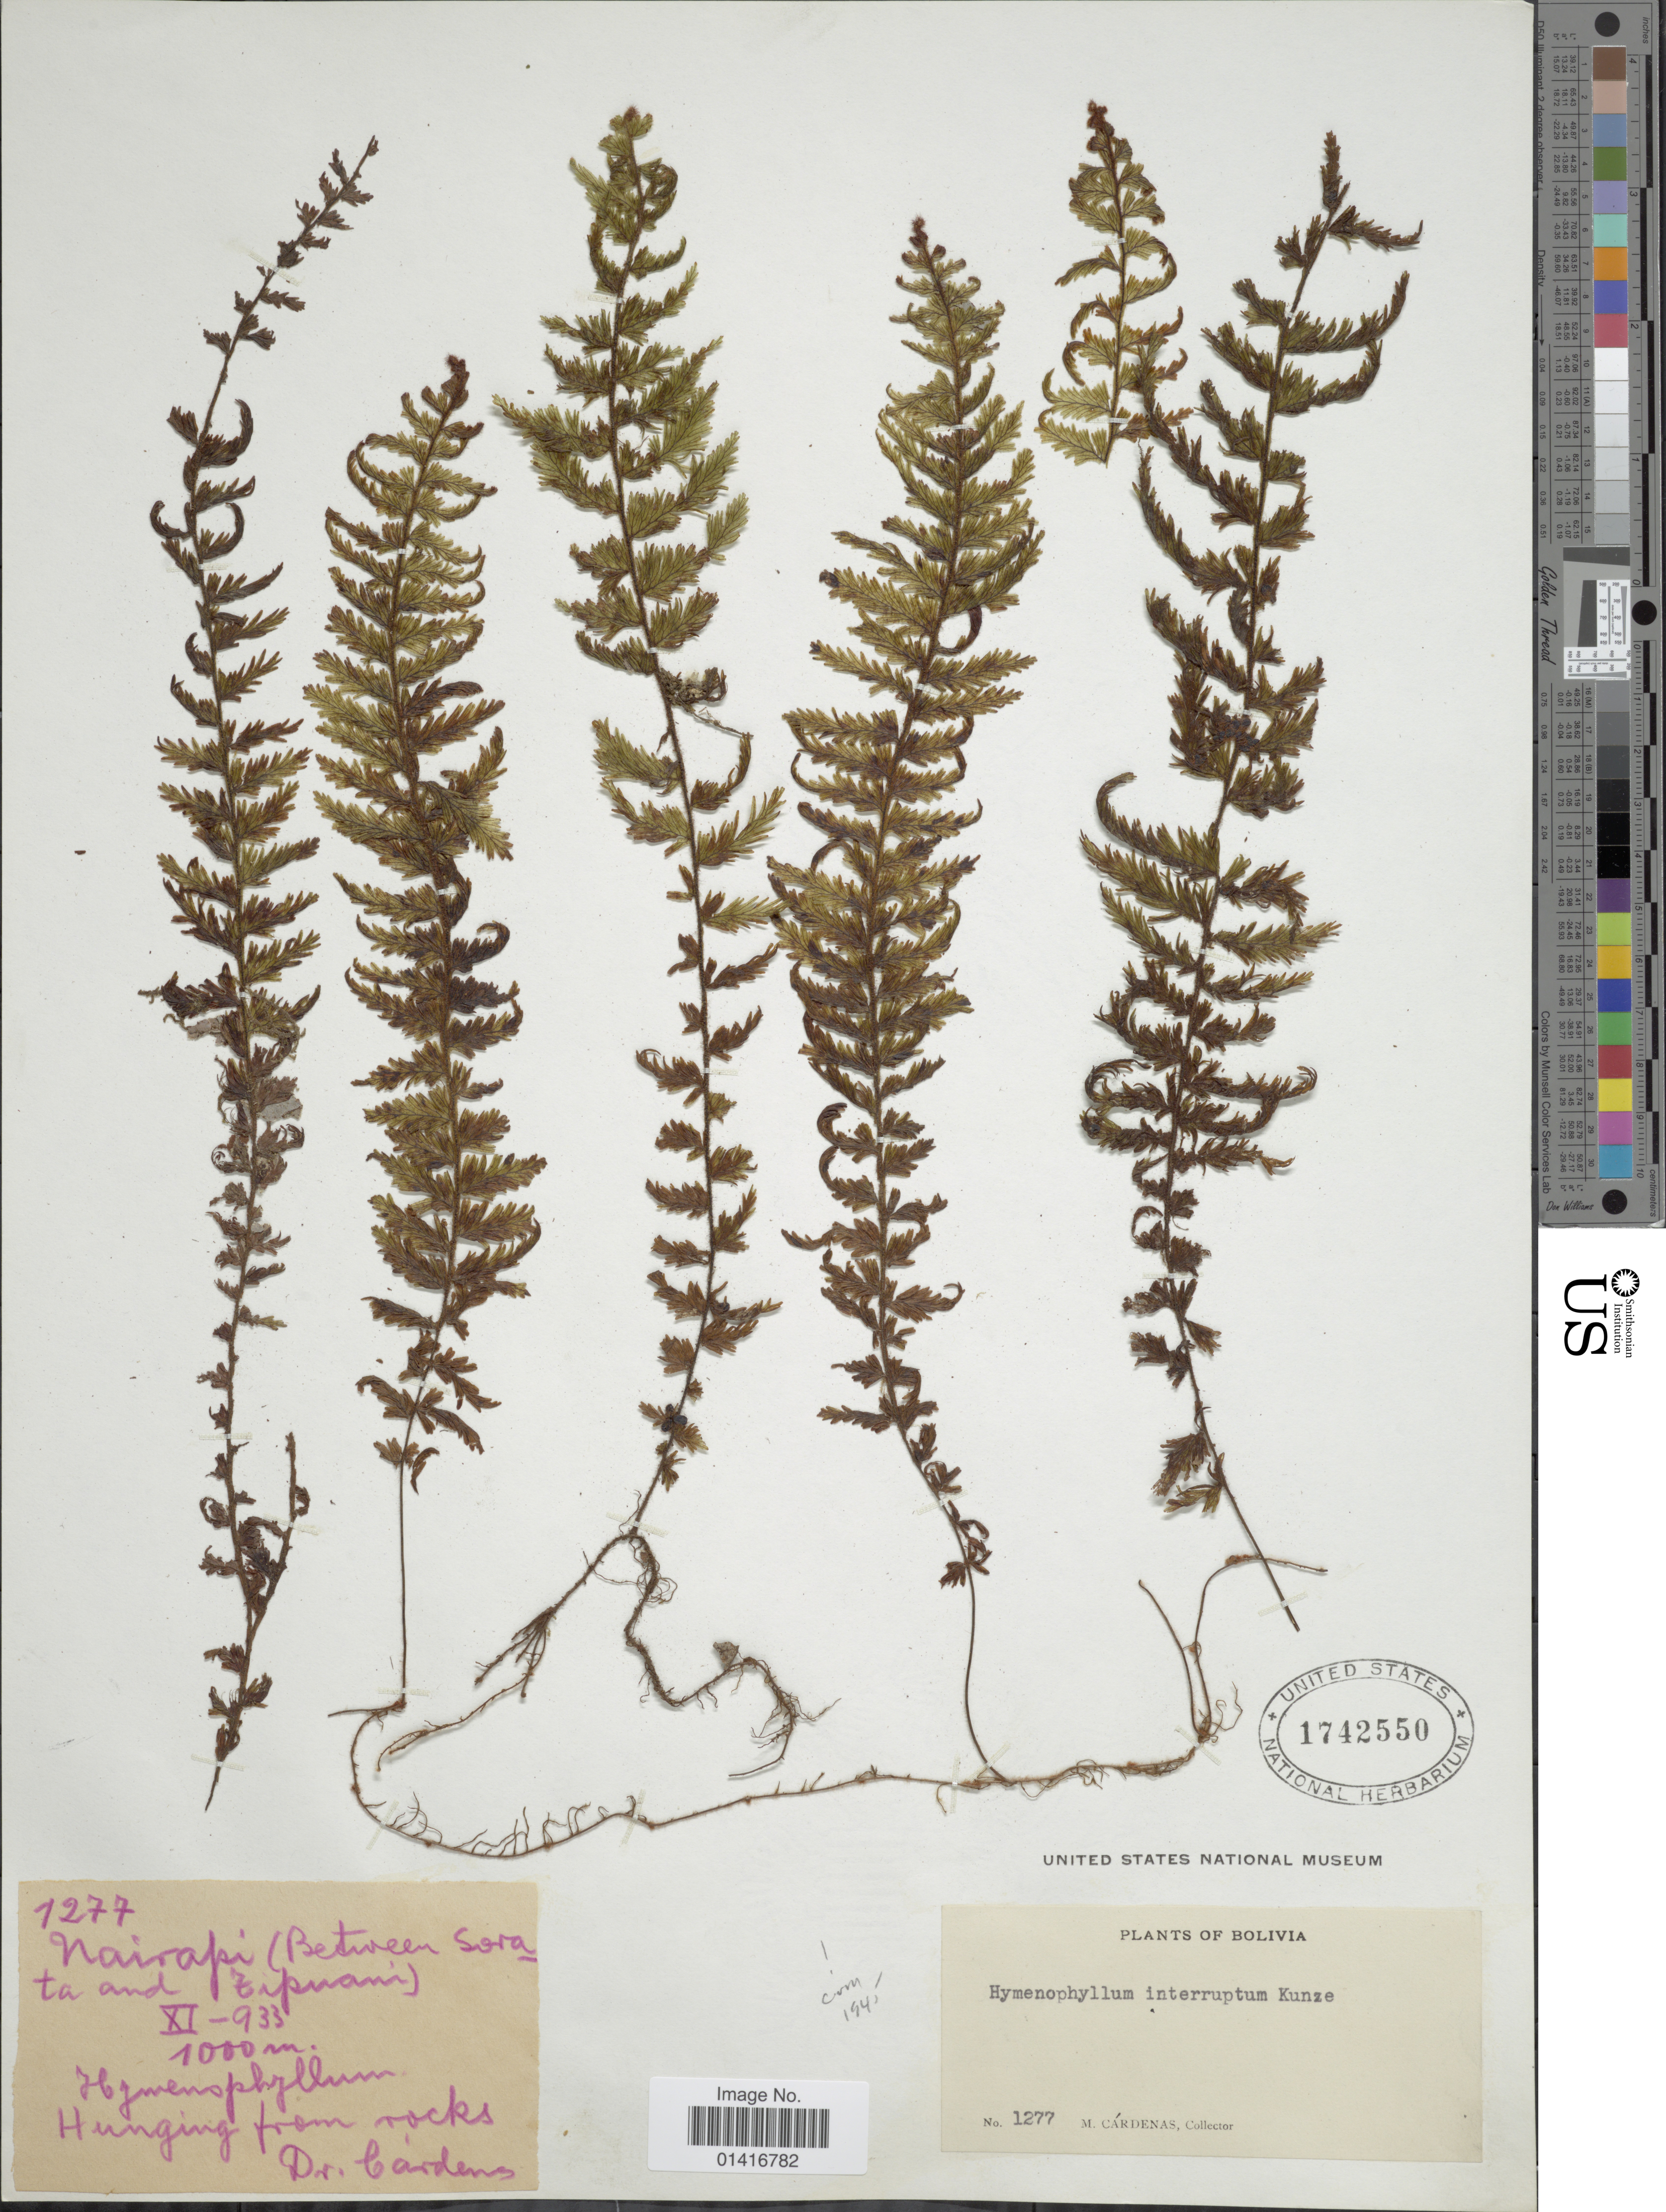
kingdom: Plantae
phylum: Tracheophyta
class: Polypodiopsida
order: Hymenophyllales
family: Hymenophyllaceae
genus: Hymenophyllum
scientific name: Hymenophyllum plumieri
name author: Hook. & Grev.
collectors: M. Cárdenas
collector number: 1277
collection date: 1933-11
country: Bolivia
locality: Nairapi (Between Sorata and Tipuani)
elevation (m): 1000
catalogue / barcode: US 1742550